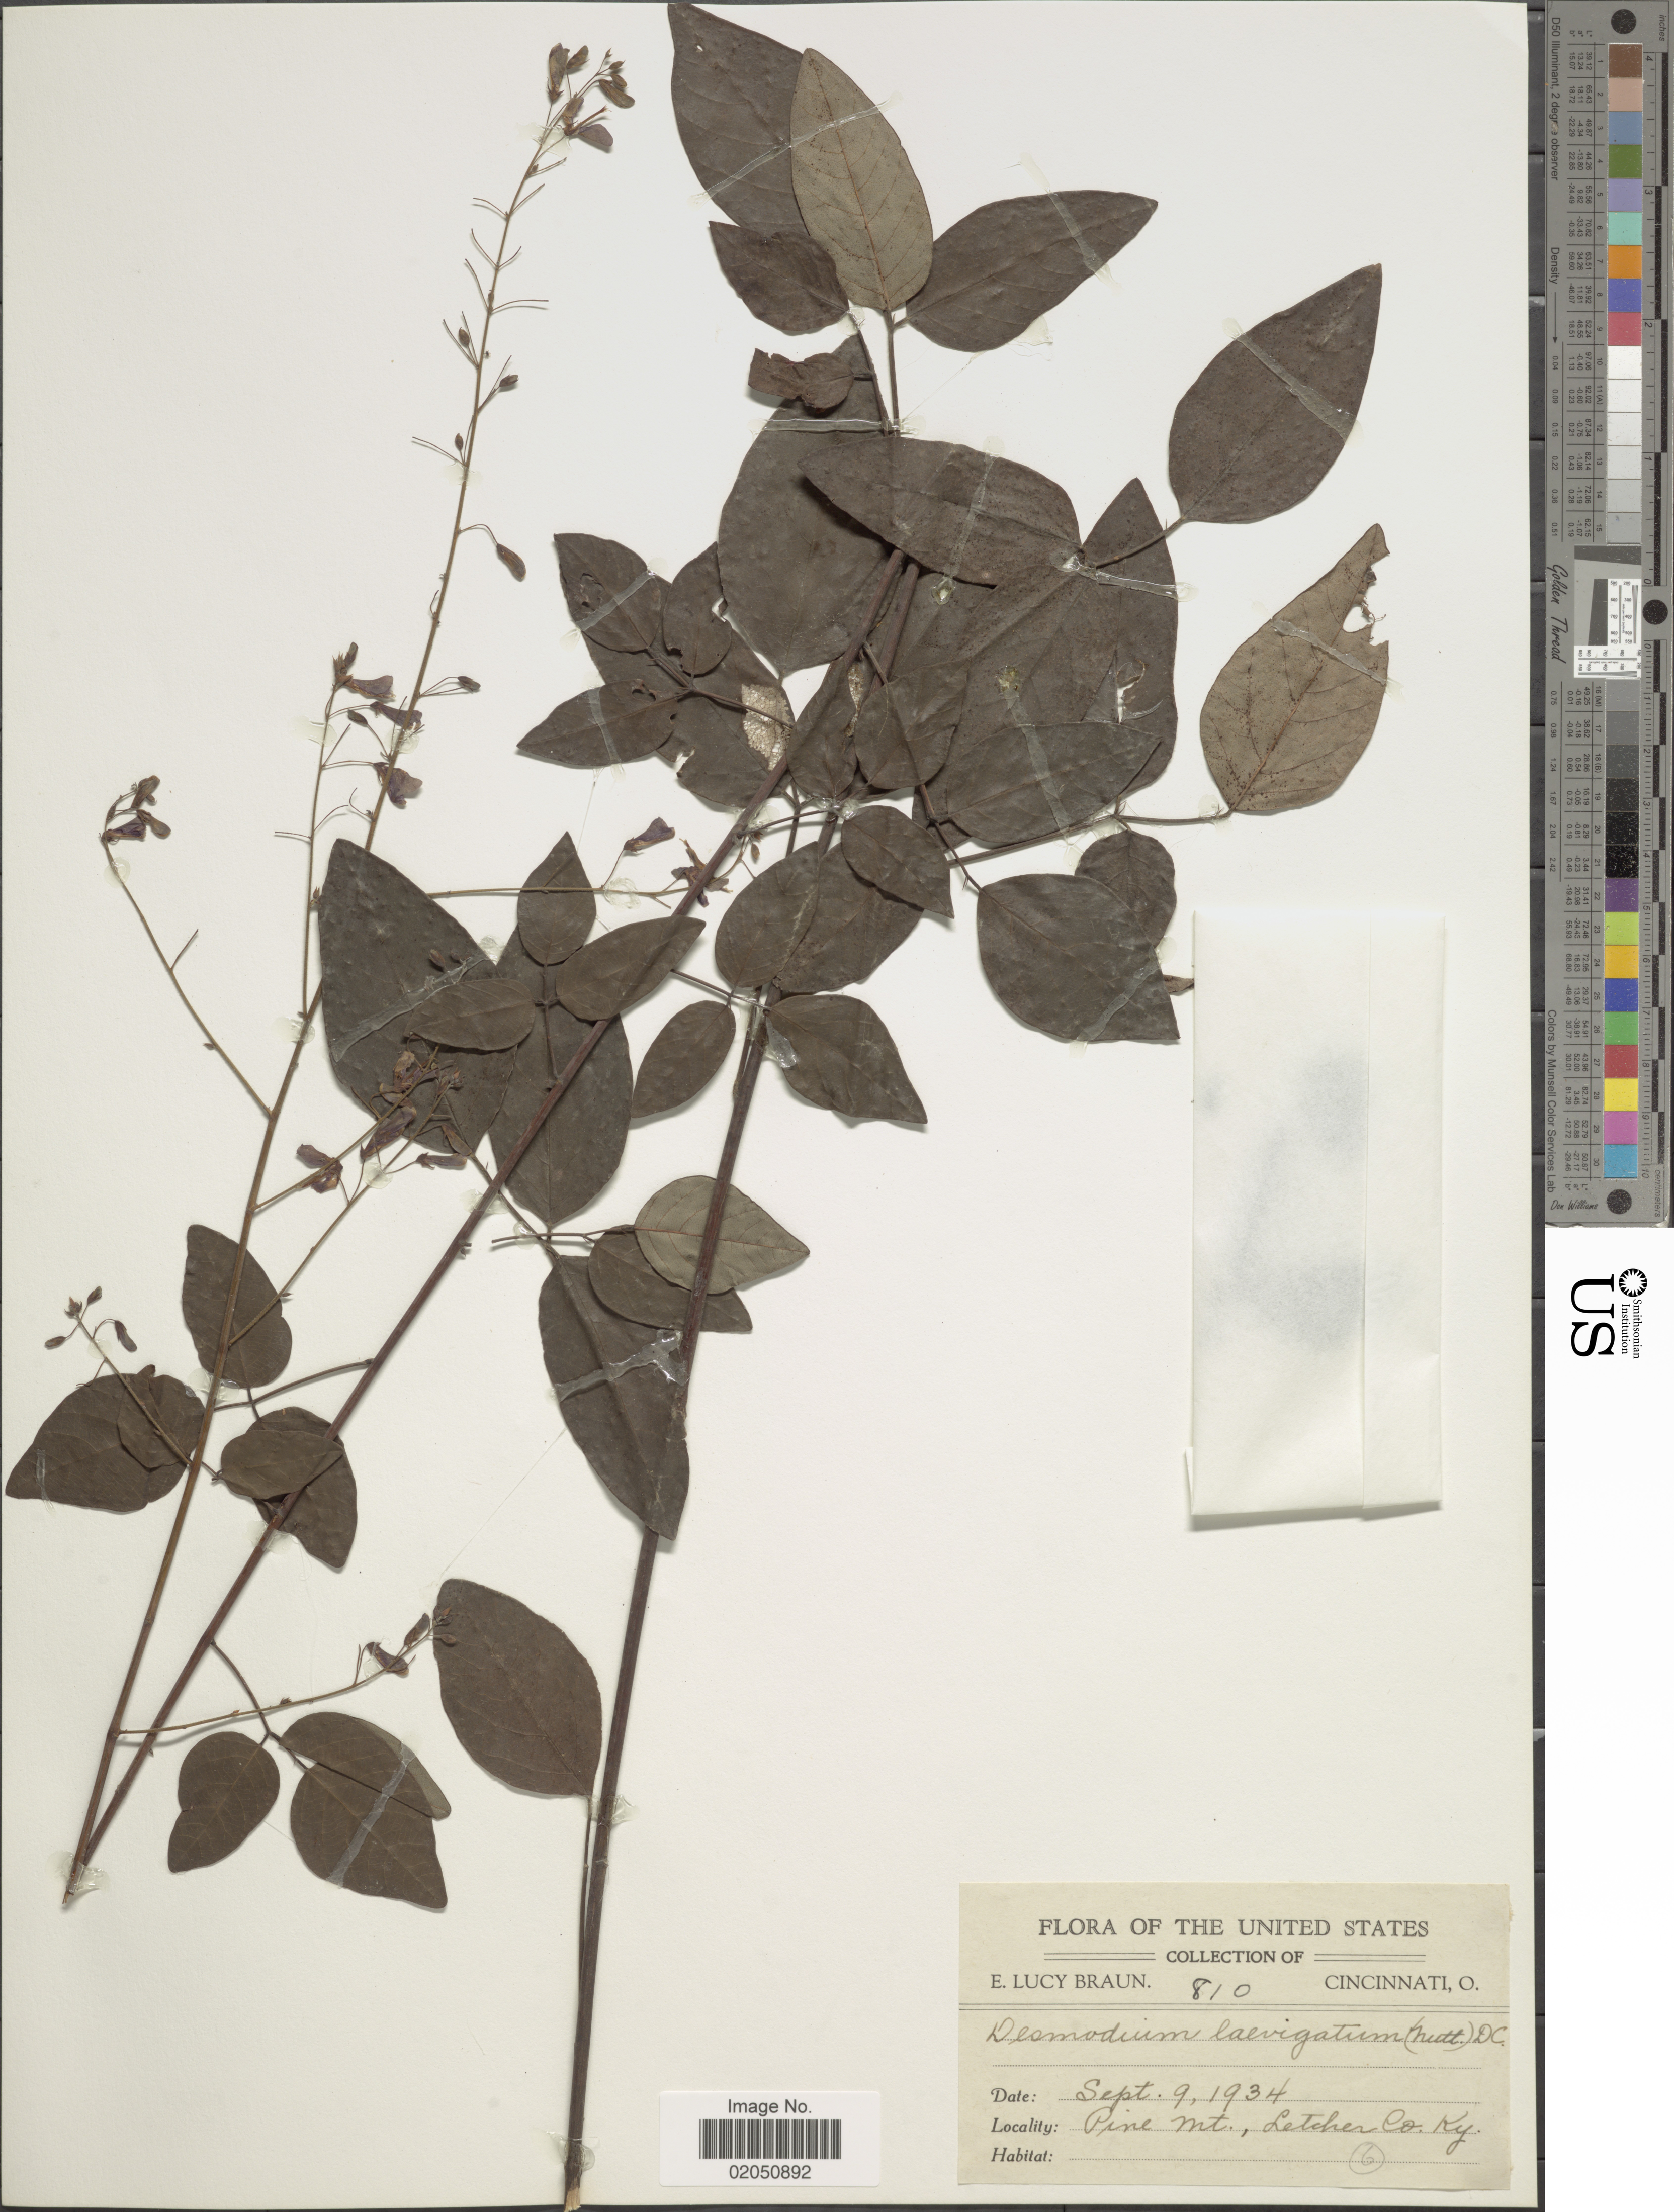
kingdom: Plantae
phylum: Tracheophyta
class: Magnoliopsida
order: Fabales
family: Fabaceae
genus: Desmodium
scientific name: Desmodium laevigatum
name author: (Nutt.) DC.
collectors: E. L. Braun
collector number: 810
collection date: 1934-09-09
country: United States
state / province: Kentucky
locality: Pine Mt., Letcher Co